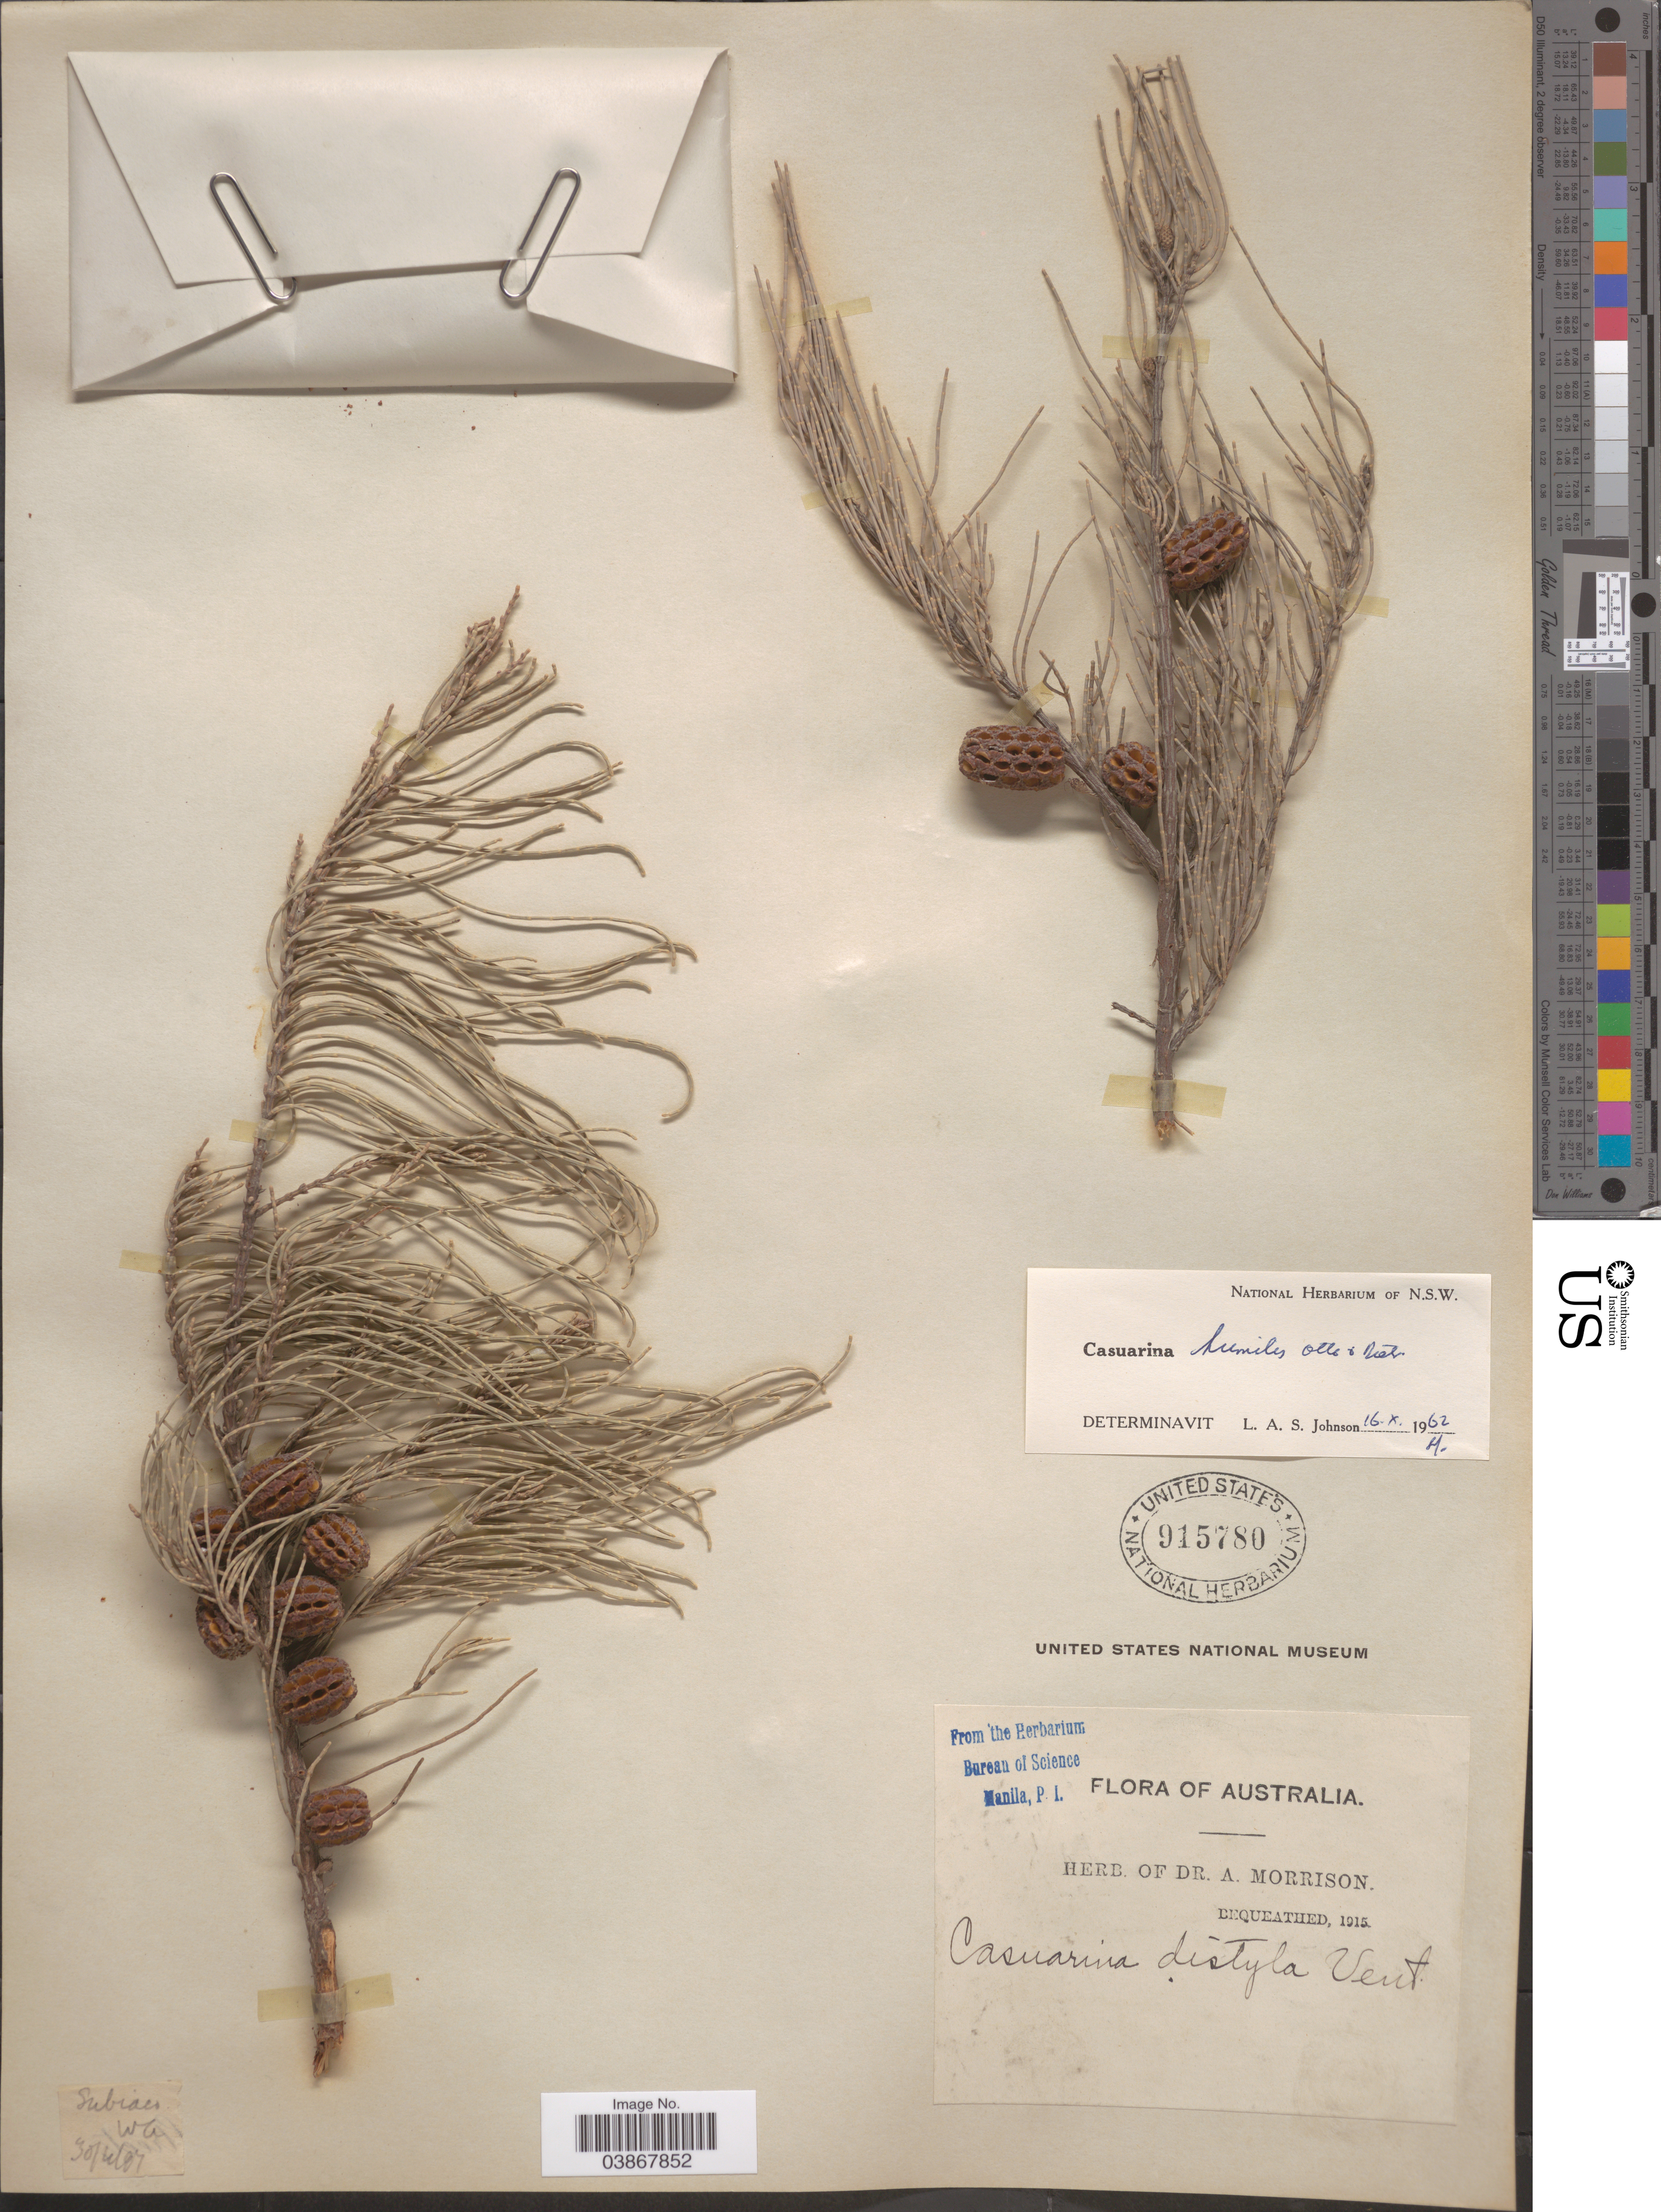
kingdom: Plantae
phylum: Tracheophyta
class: Magnoliopsida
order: Fagales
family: Casuarinaceae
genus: Casuarina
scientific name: Casuarina humilis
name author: Otto & A. Dietr.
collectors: ex herb. Dr. A. Morrison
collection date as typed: Transcribed d/m/y: 30/4/97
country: Australia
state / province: Western Australia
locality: Subiaco.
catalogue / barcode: US 915780